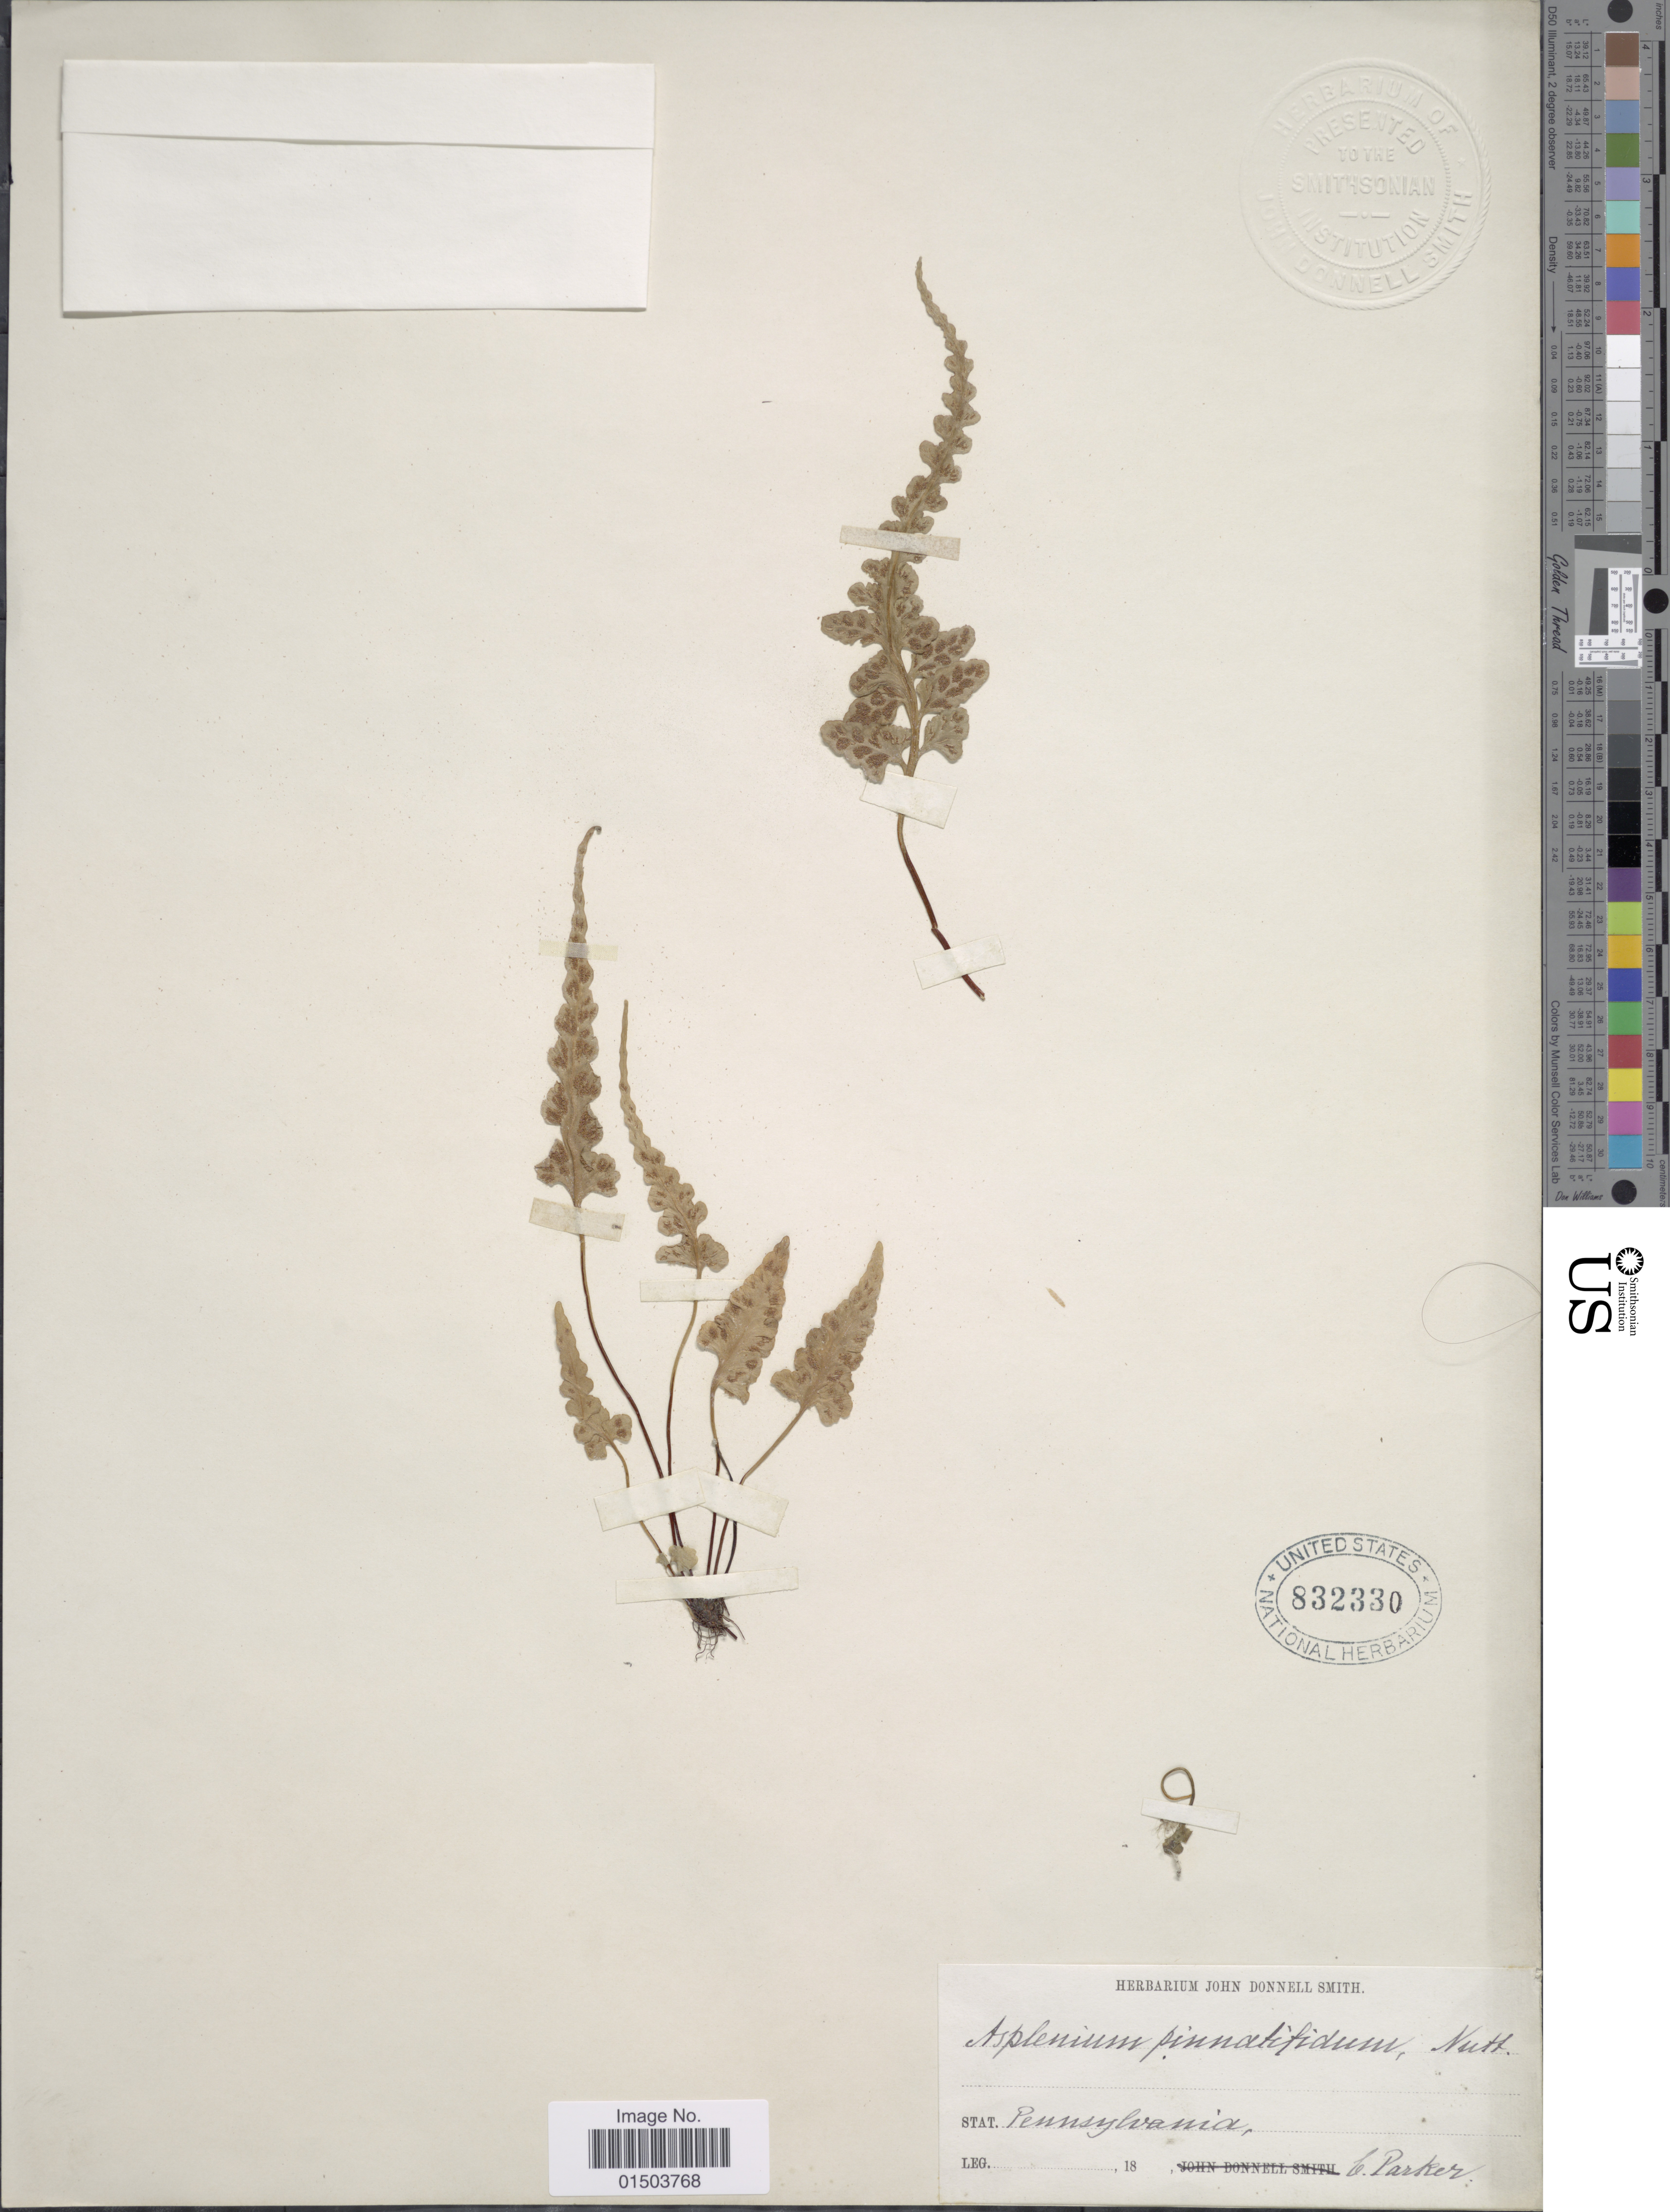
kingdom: Plantae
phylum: Tracheophyta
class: Polypodiopsida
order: Polypodiales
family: Aspleniaceae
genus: Asplenium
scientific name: Asplenium pinnatifidum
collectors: C. Parker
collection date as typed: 18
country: United States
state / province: Pennsylvania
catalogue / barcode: US 832330